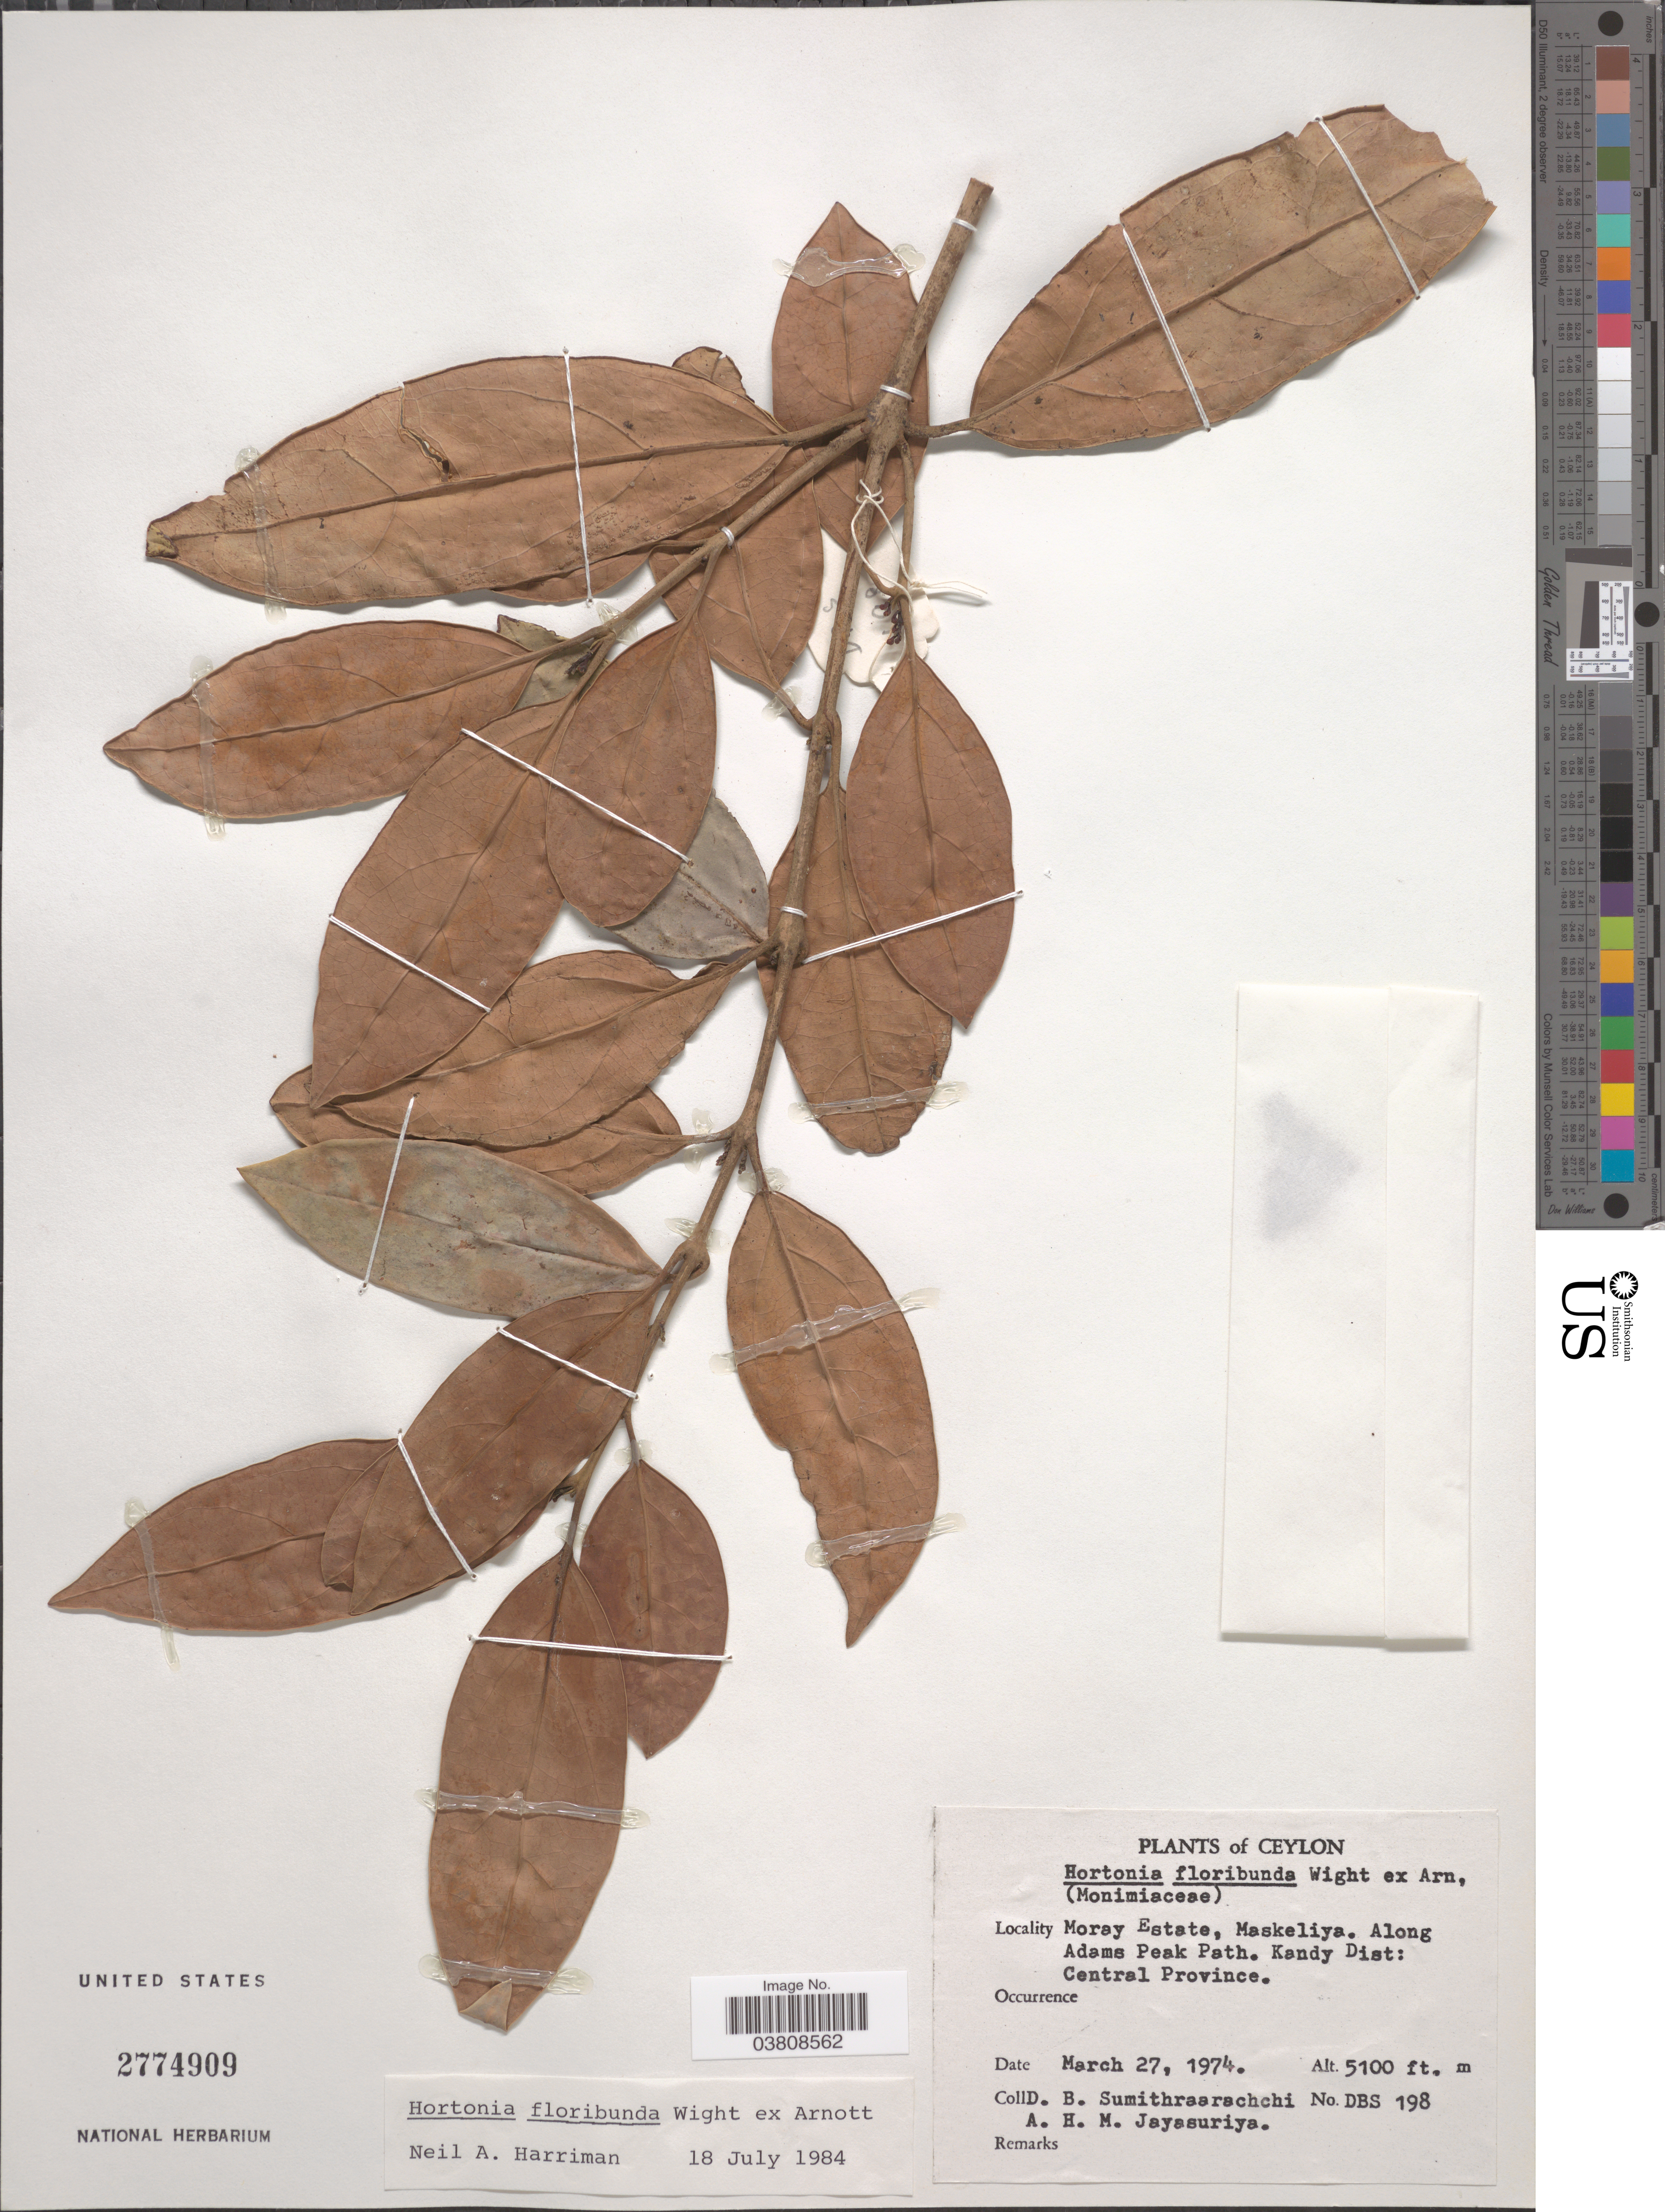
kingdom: Plantae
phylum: Tracheophyta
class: Magnoliopsida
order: Laurales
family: Monimiaceae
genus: Hortonia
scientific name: Hortonia floribunda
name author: Wight ex Arn.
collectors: D. B. Sumithraarachchi & A. Jayasuriya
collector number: DBS 198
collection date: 1974-03-27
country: Sri Lanka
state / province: Central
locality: Ceylon. Moray Estate, Maskeliya. Along Adams Peak Path. Kandy Dist.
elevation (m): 1554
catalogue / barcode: US 2774909